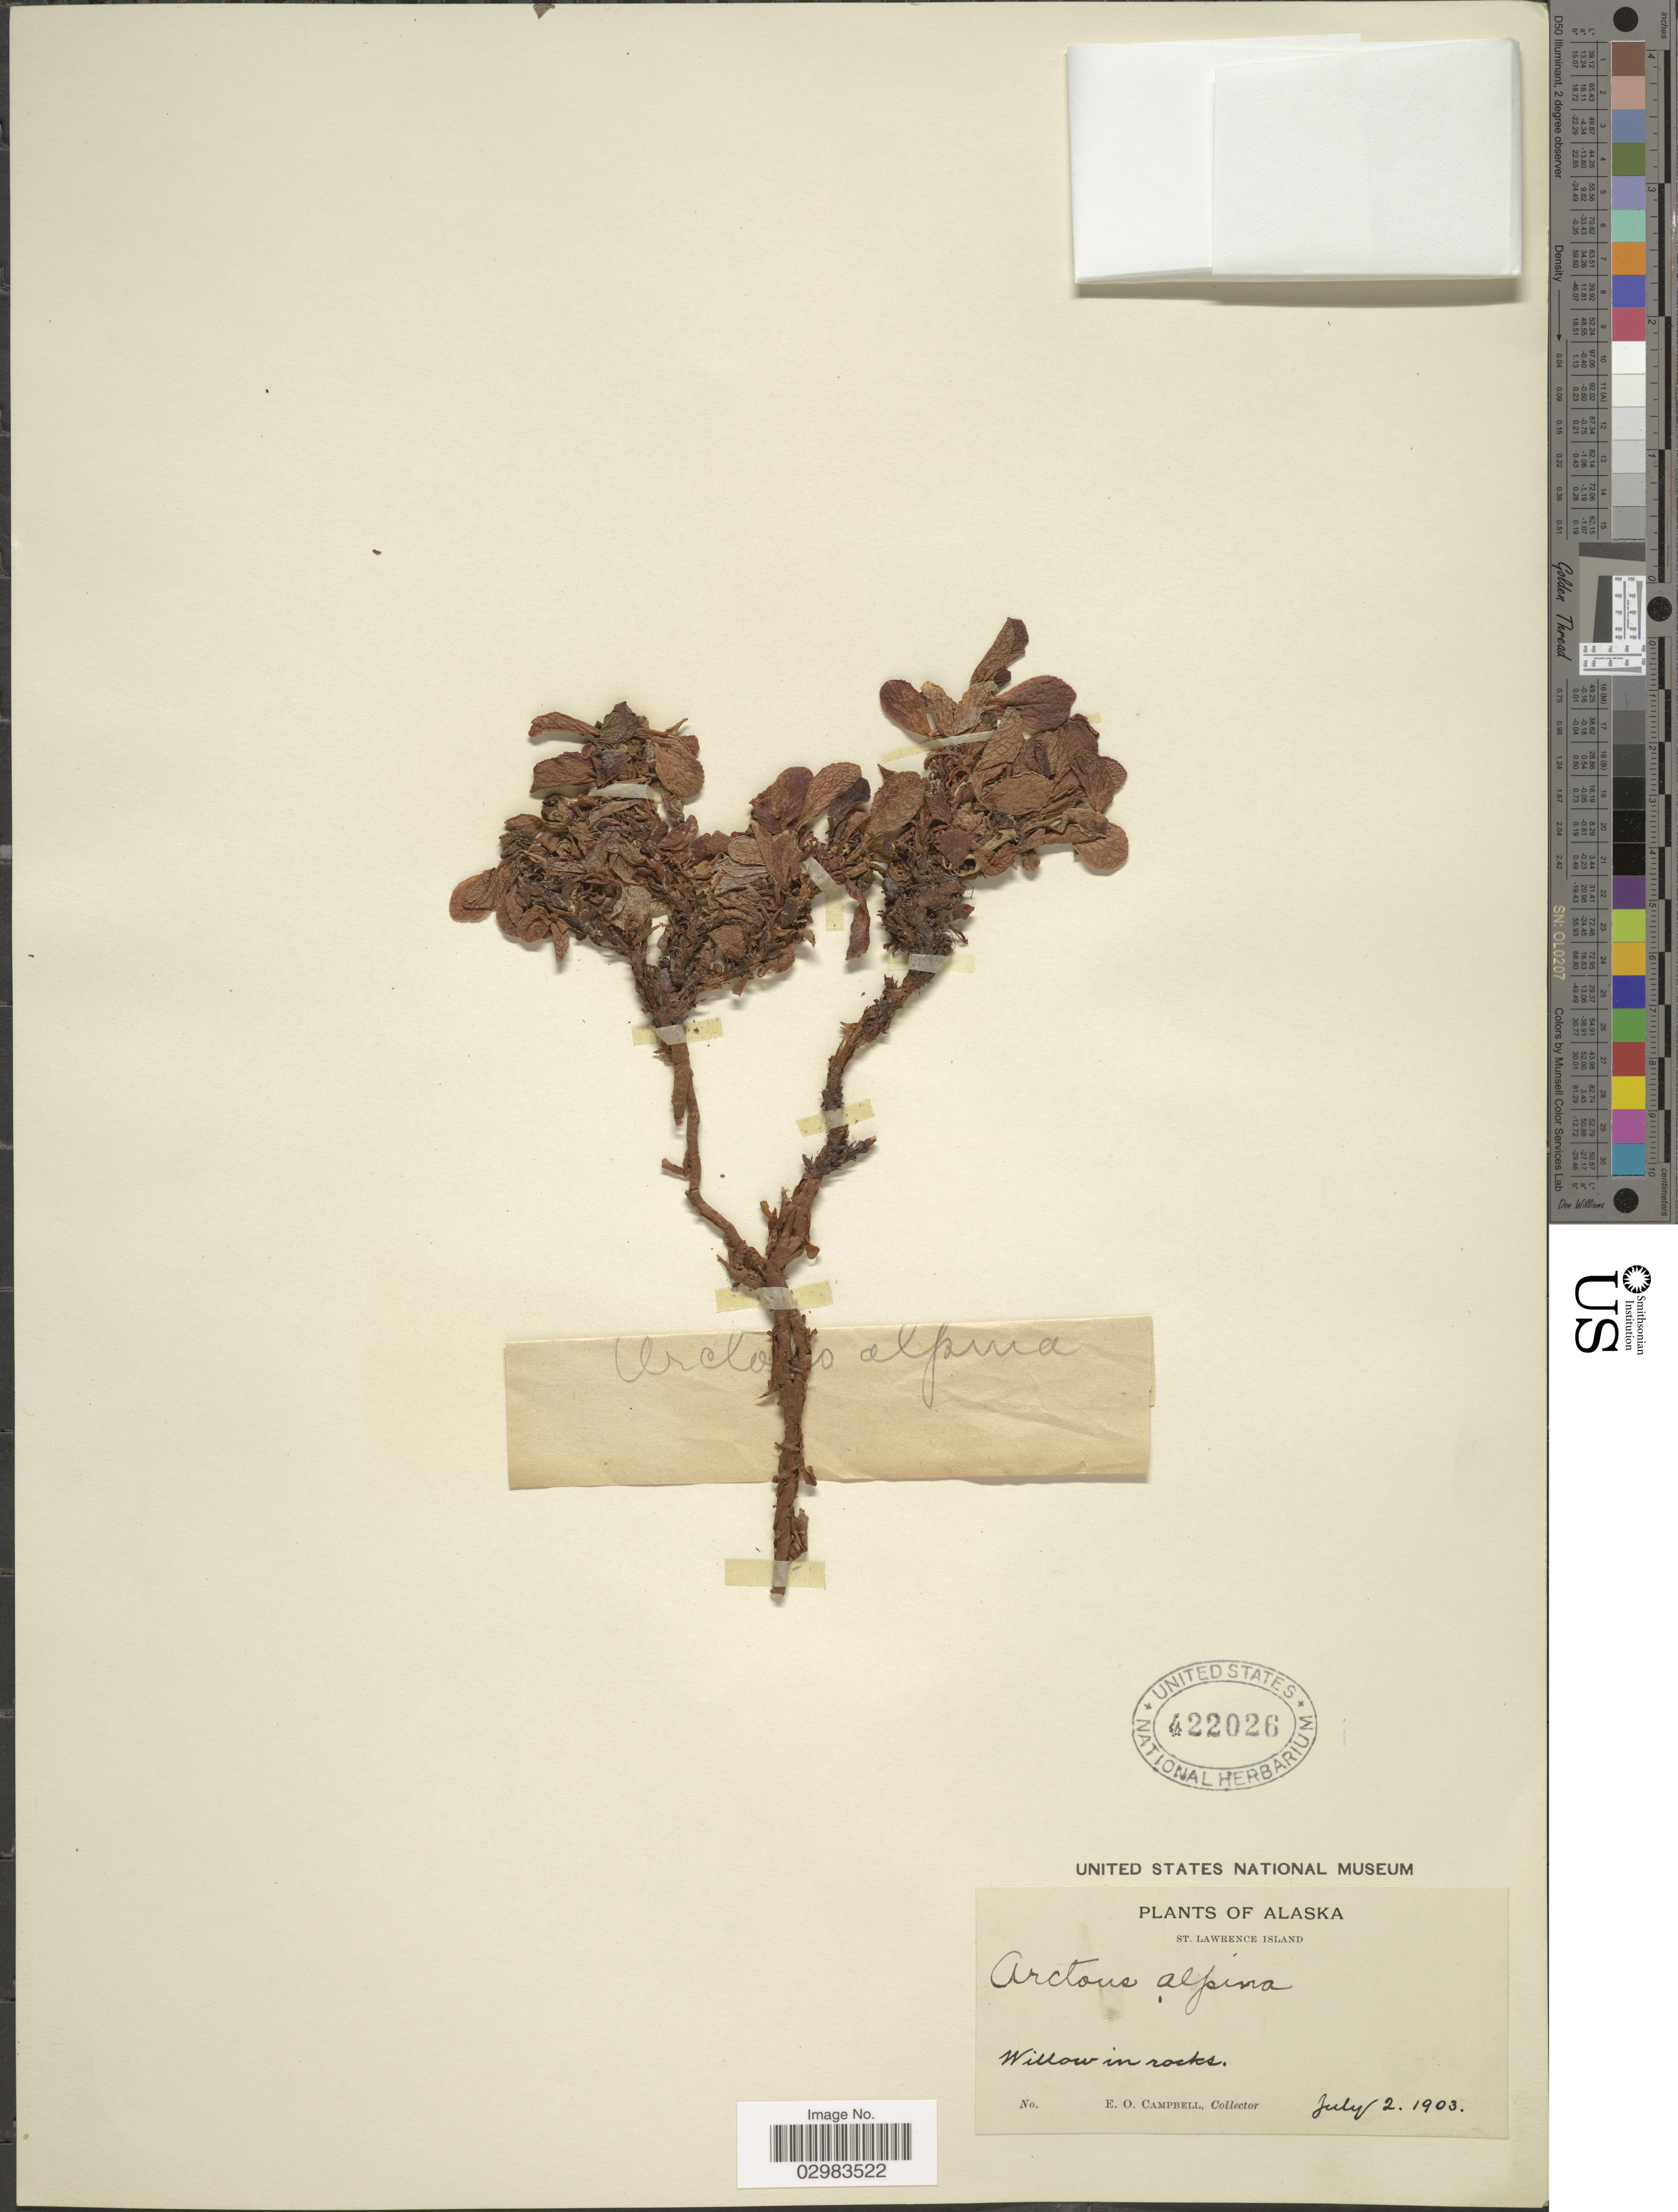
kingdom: Plantae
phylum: Tracheophyta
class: Magnoliopsida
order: Ericales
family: Ericaceae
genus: Arctostaphylos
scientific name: Arctostaphylos alpina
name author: (L.) Spreng.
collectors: E. Campbell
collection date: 1903-07-02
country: United States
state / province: Alaska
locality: St. Lawrence Island, Willow in rocks.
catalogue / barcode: US 422026